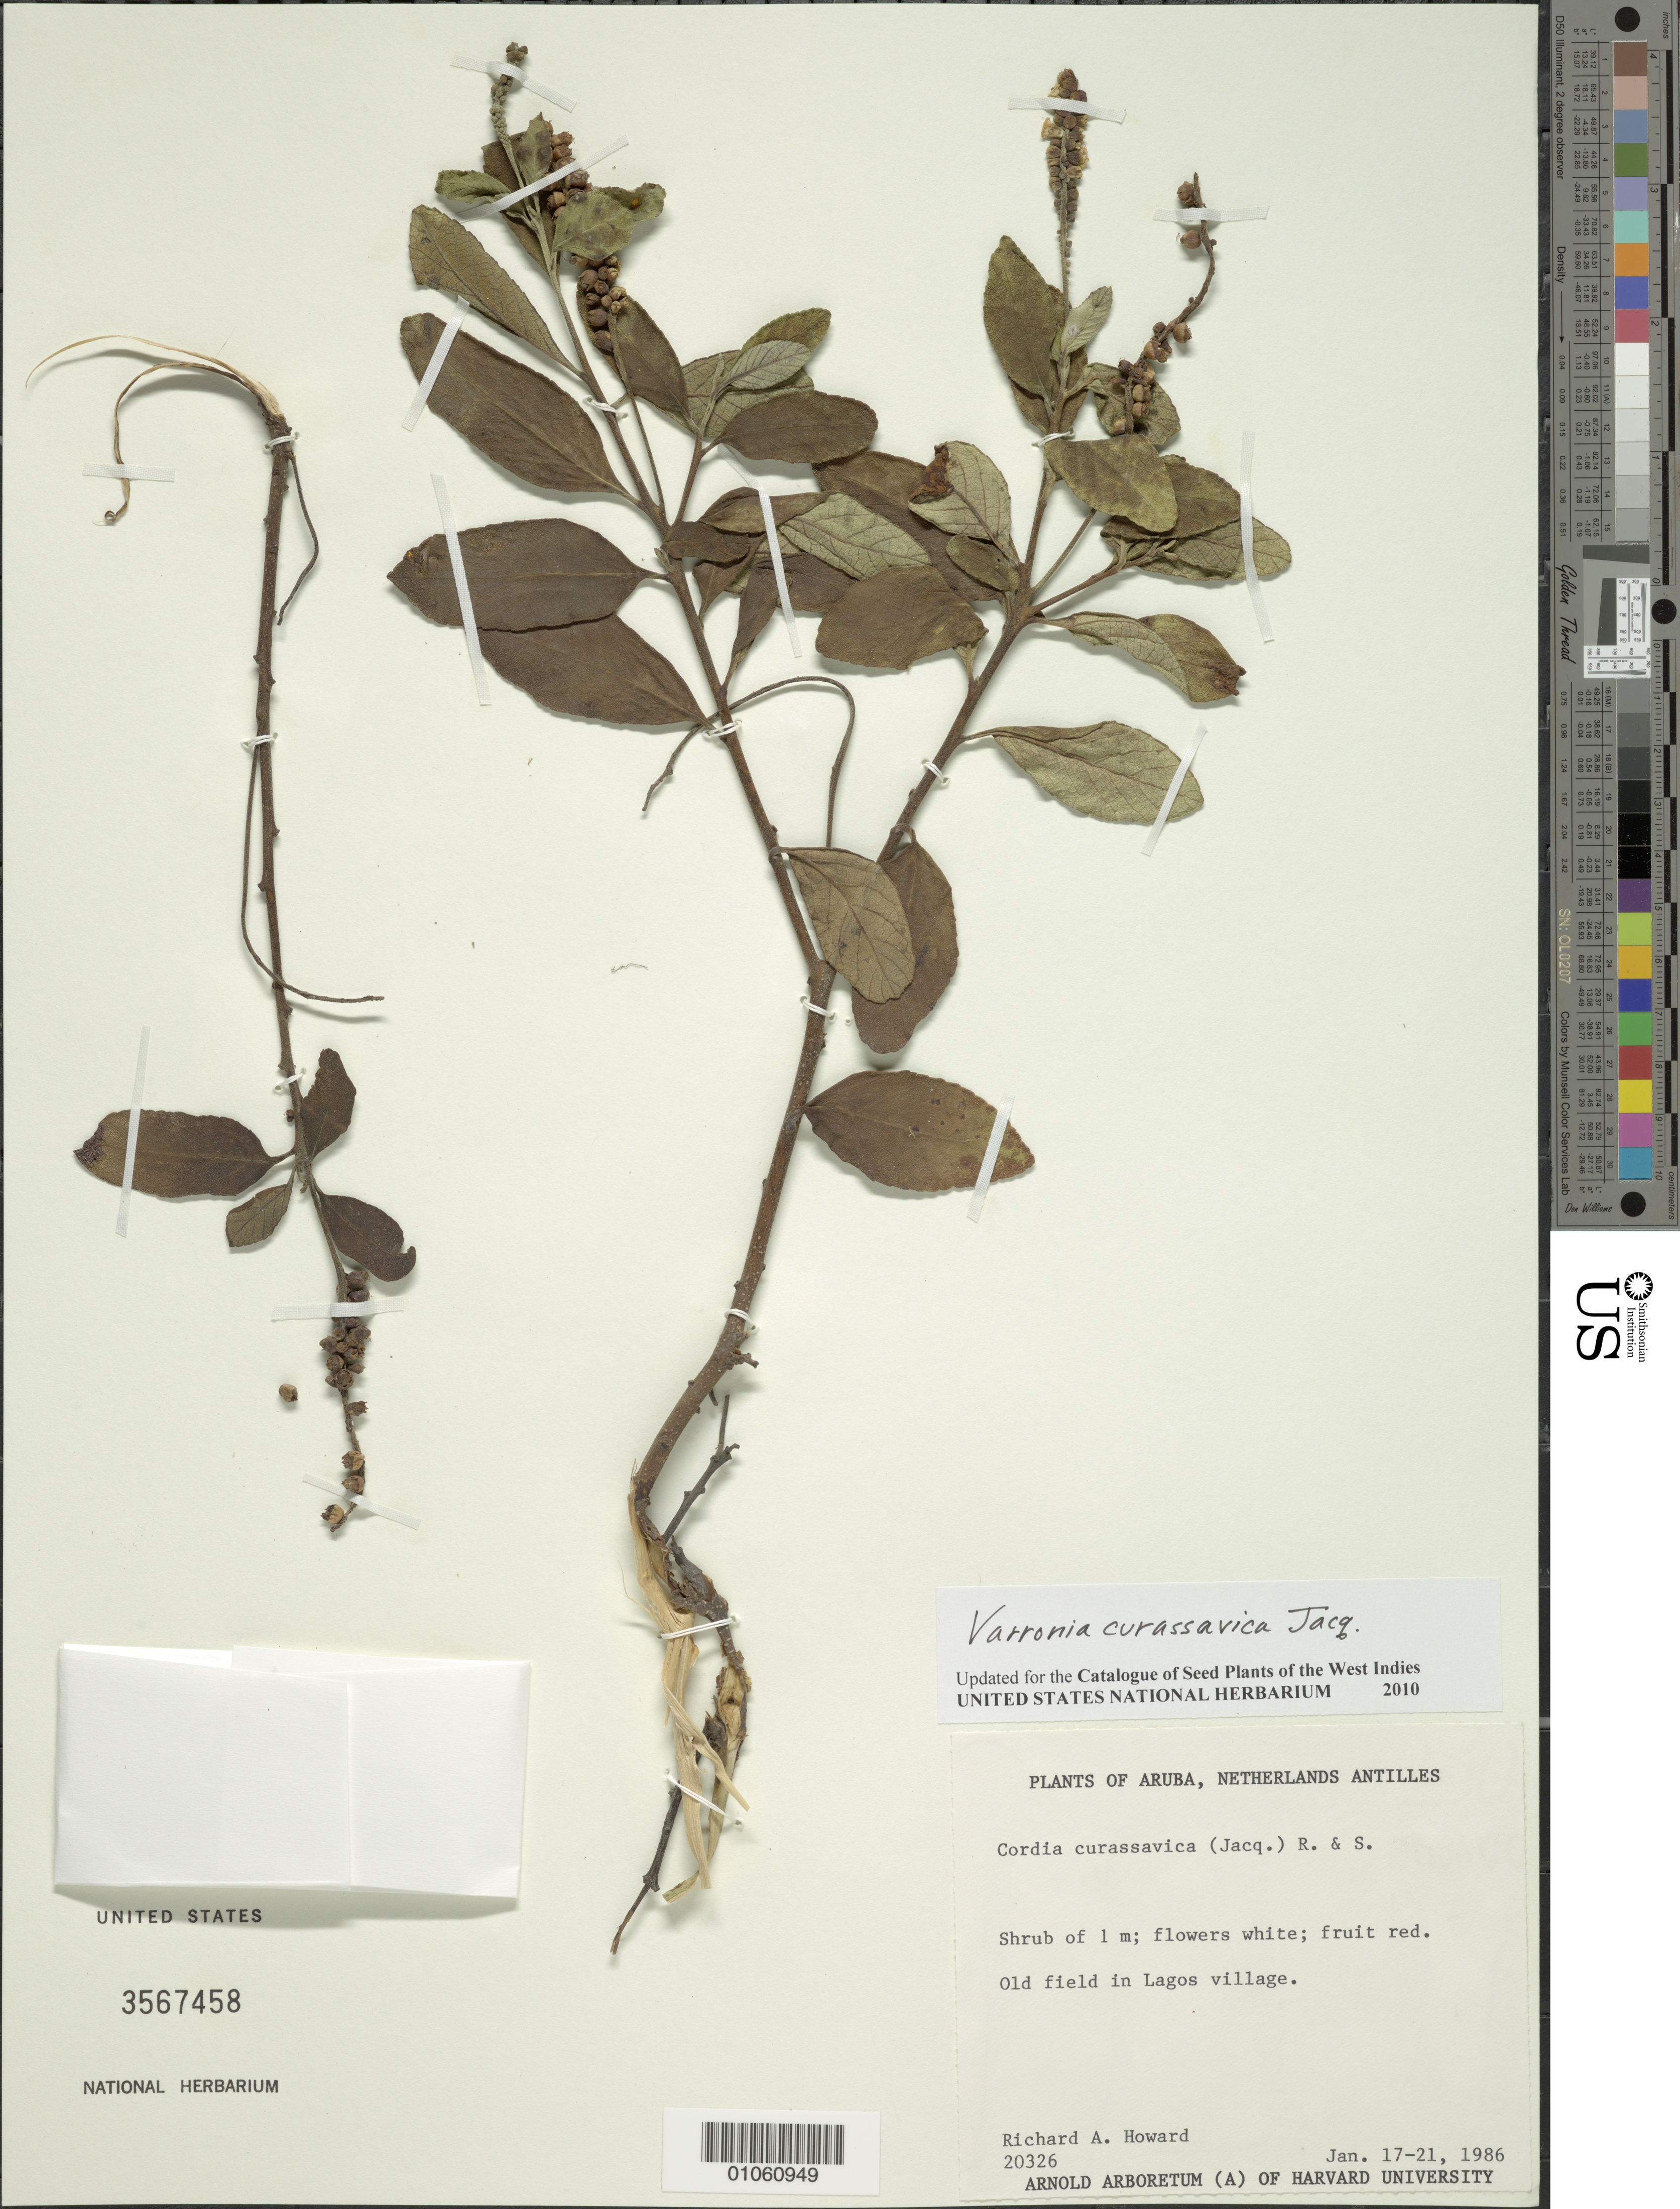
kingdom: Plantae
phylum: Tracheophyta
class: Magnoliopsida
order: Boraginales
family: Cordiaceae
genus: Varronia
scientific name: Varronia curassavica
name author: Jacq.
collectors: R. A. Howard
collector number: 20326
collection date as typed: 17 Jan 1986 to 21 Jan 1986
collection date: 1986-01-17/1986-01-21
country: Aruba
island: Aruba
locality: Lagos Village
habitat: Old field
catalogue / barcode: US 3567458